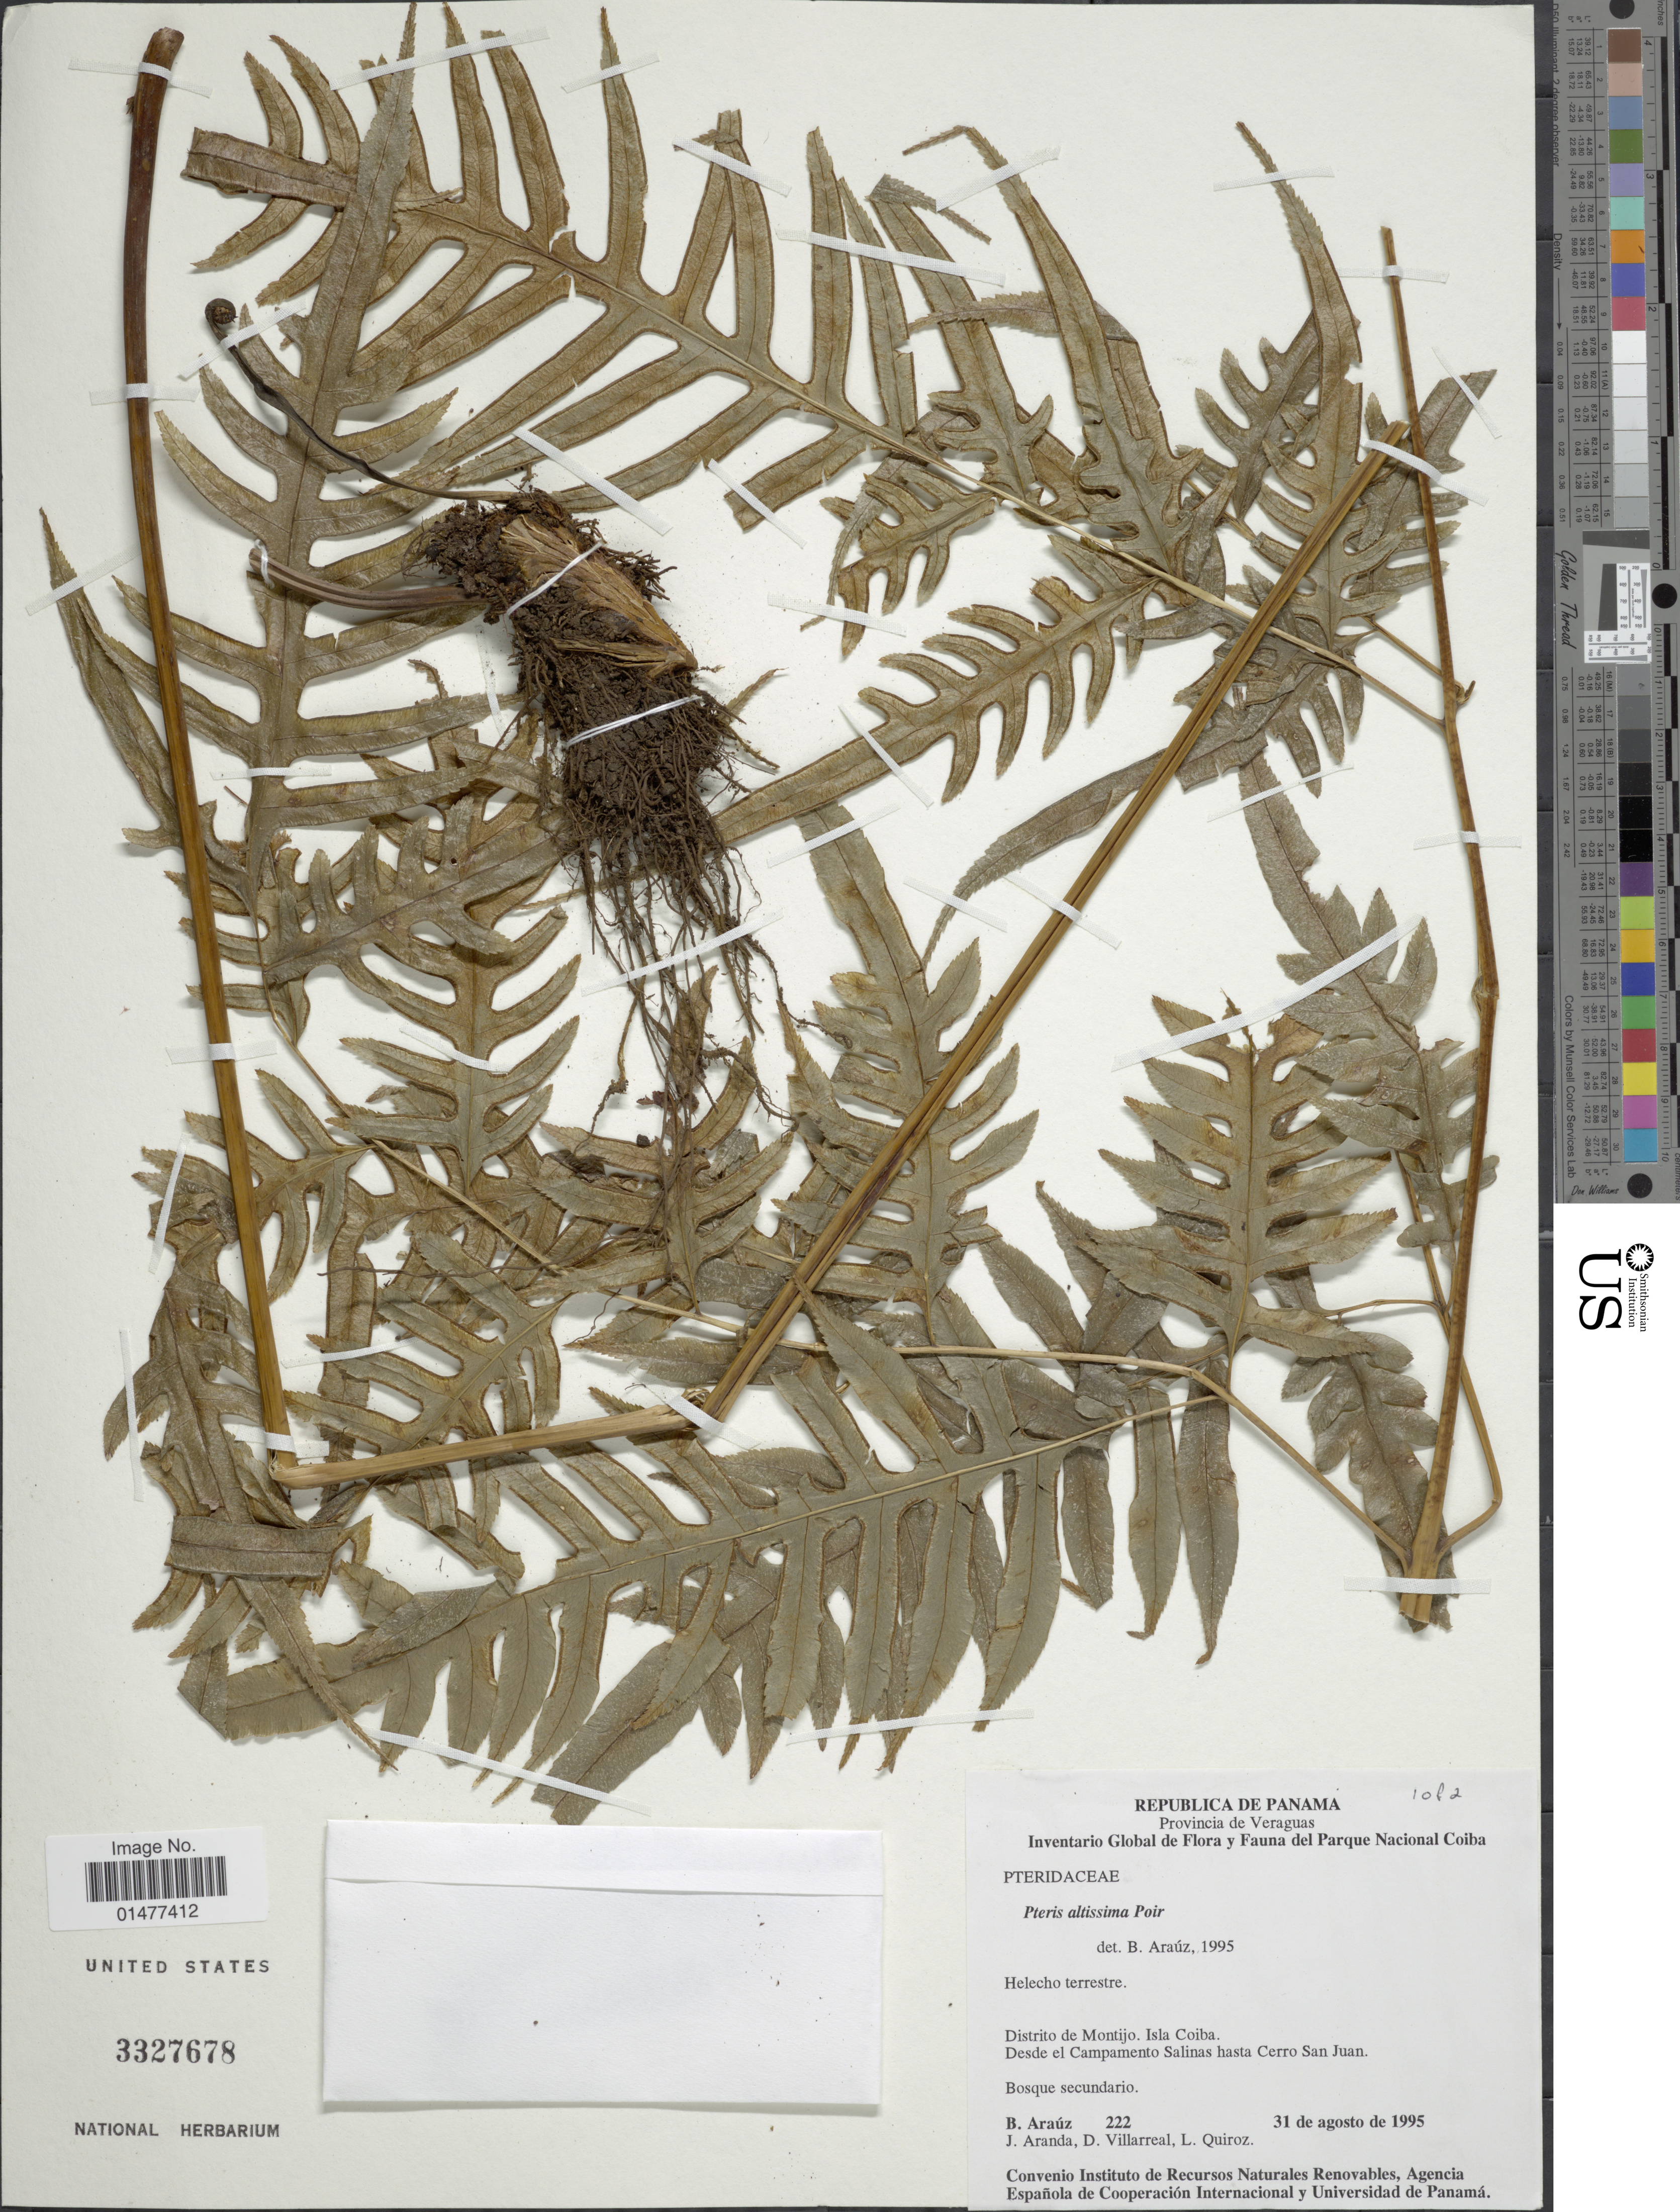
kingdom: Plantae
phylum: Tracheophyta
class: Polypodiopsida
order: Polypodiales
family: Pteridaceae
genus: Pteris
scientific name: Pteris altissima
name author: Poir.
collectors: B. Araúz, J. Aranda, D. Villareal & L. Quiroz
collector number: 222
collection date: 1995-08-31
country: Panama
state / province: Veraguas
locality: Helecho terrestre, distrito de Montijo. Isla Coiba, desde el Campamento Salinas hasta Cerro San Juan.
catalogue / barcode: US 3327678